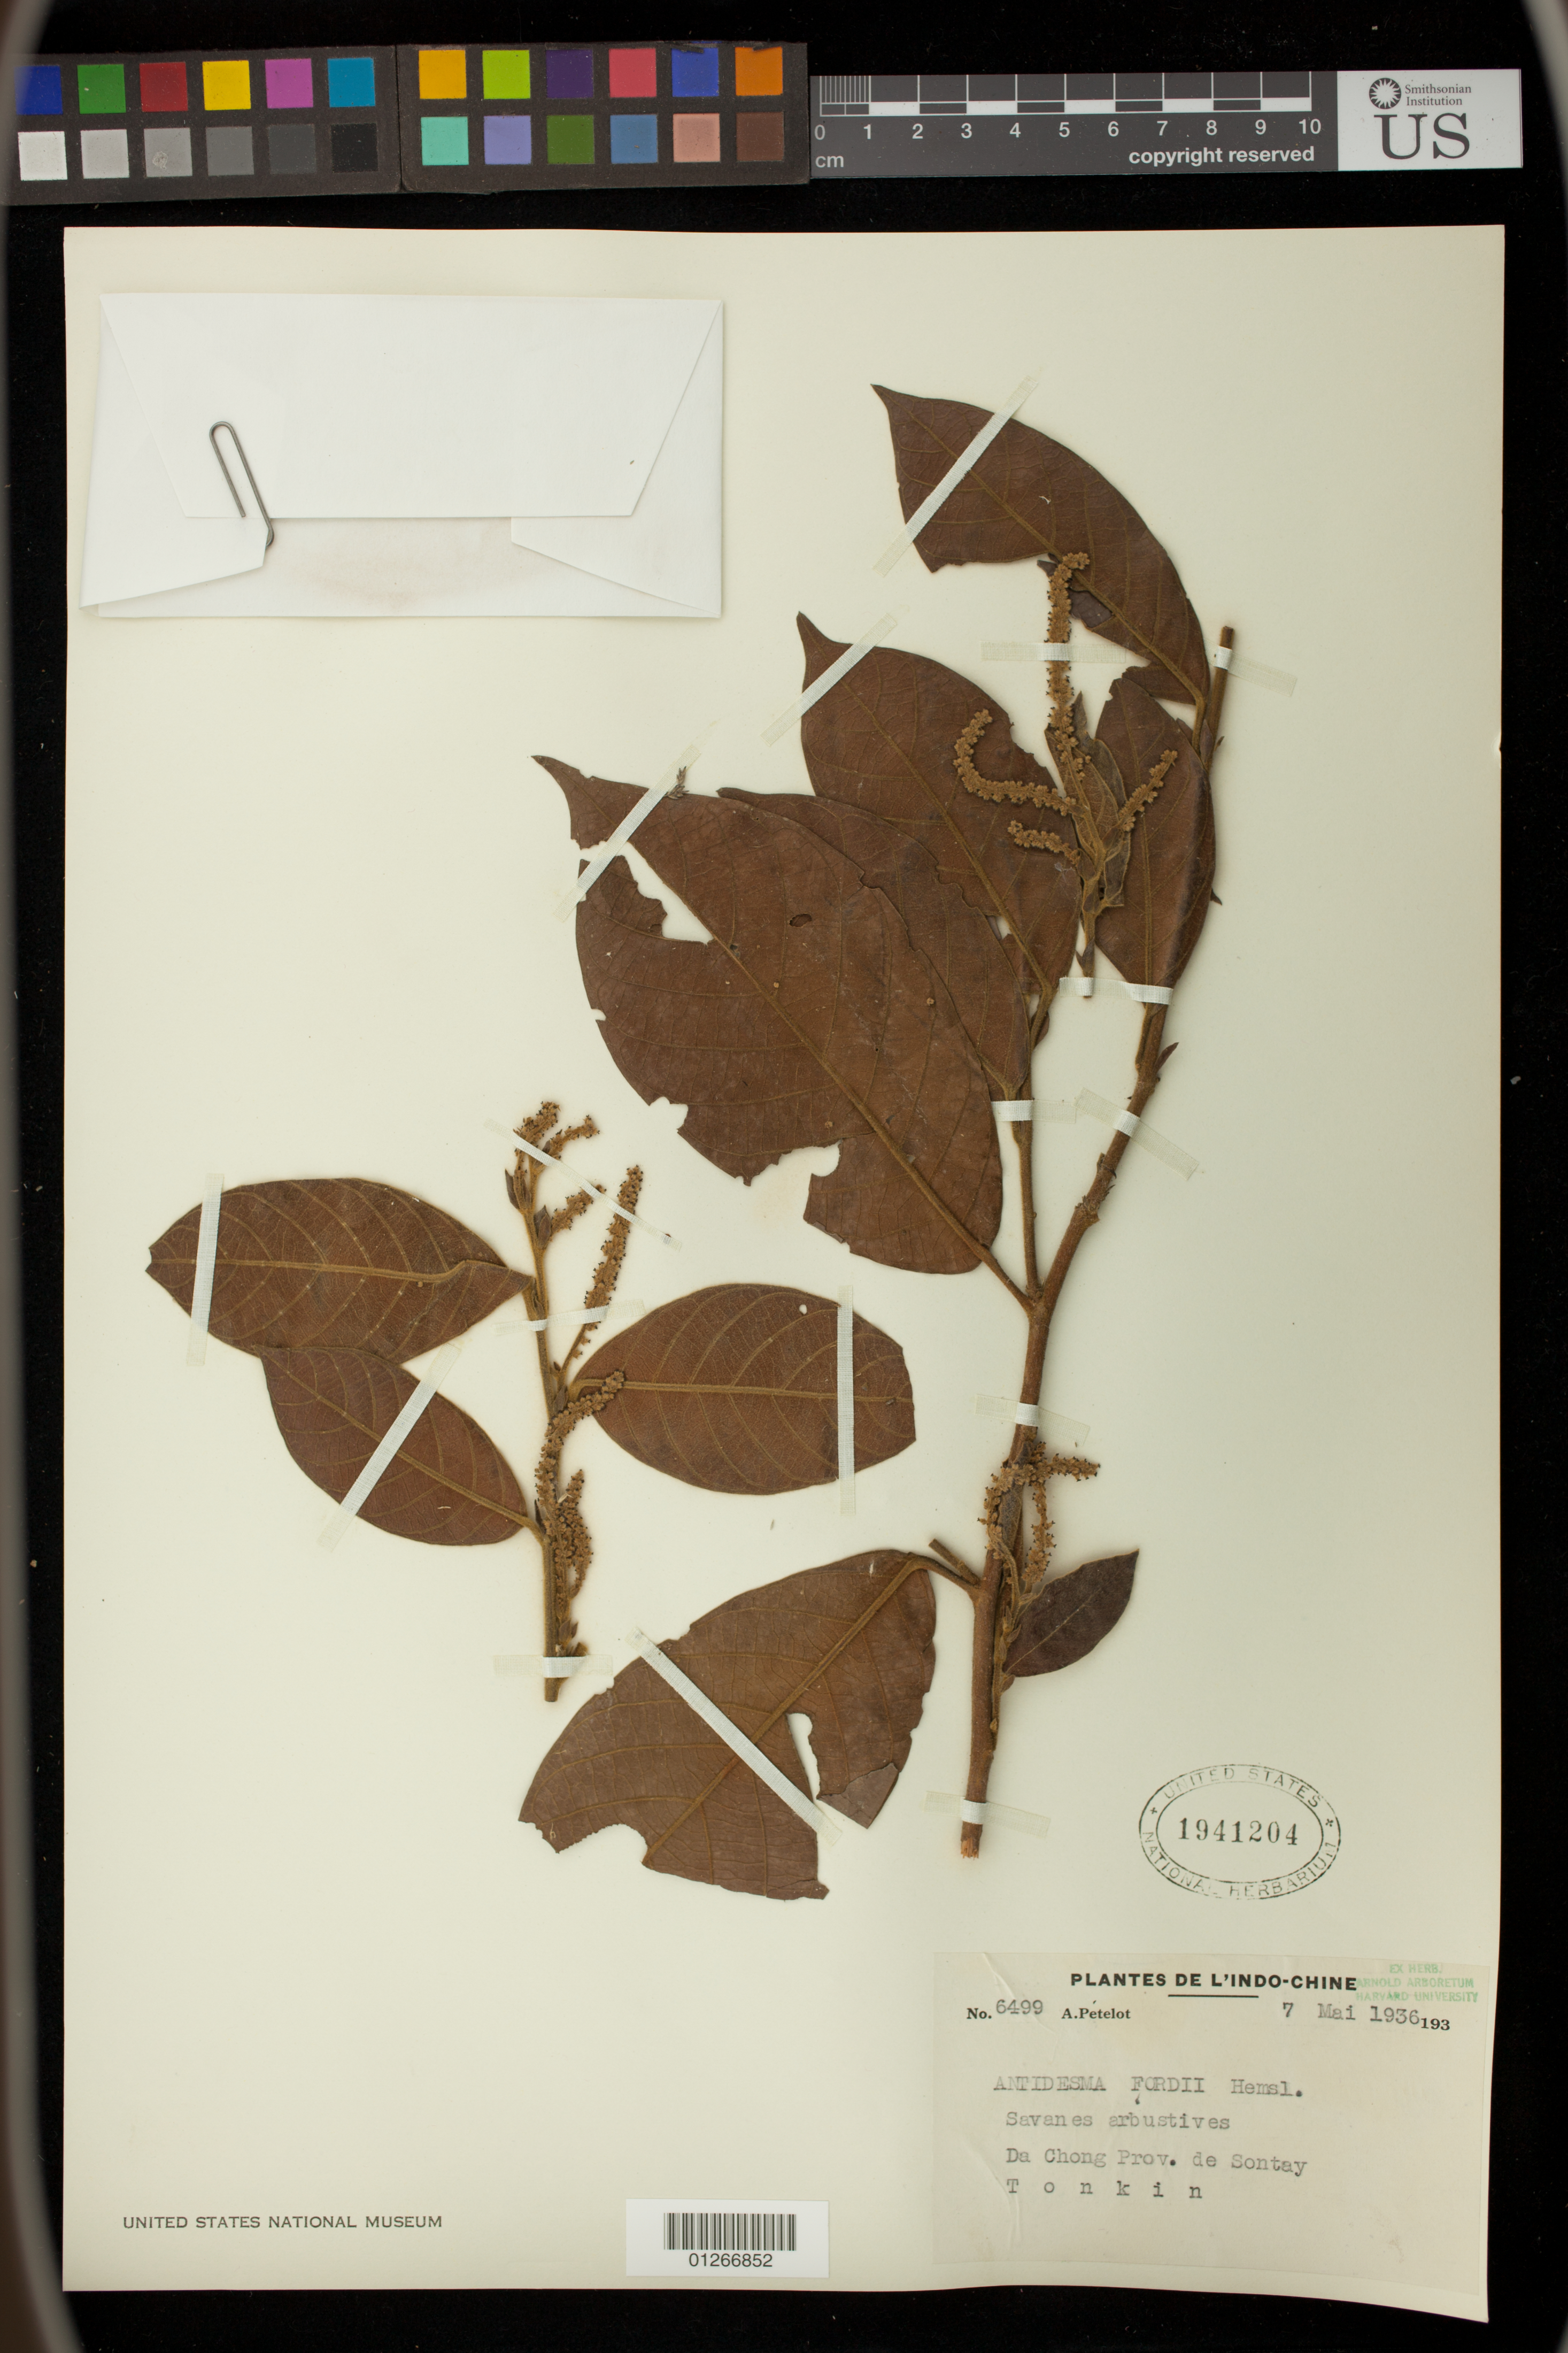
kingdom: Plantae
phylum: Tracheophyta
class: Magnoliopsida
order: Malpighiales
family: Phyllanthaceae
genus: Antidesma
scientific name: Antidesma fordii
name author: Hemsl.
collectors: A. Petelot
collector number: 6499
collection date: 1936-05-07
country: Vietnam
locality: Da Chong Prov. de Sontay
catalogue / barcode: US 1941204